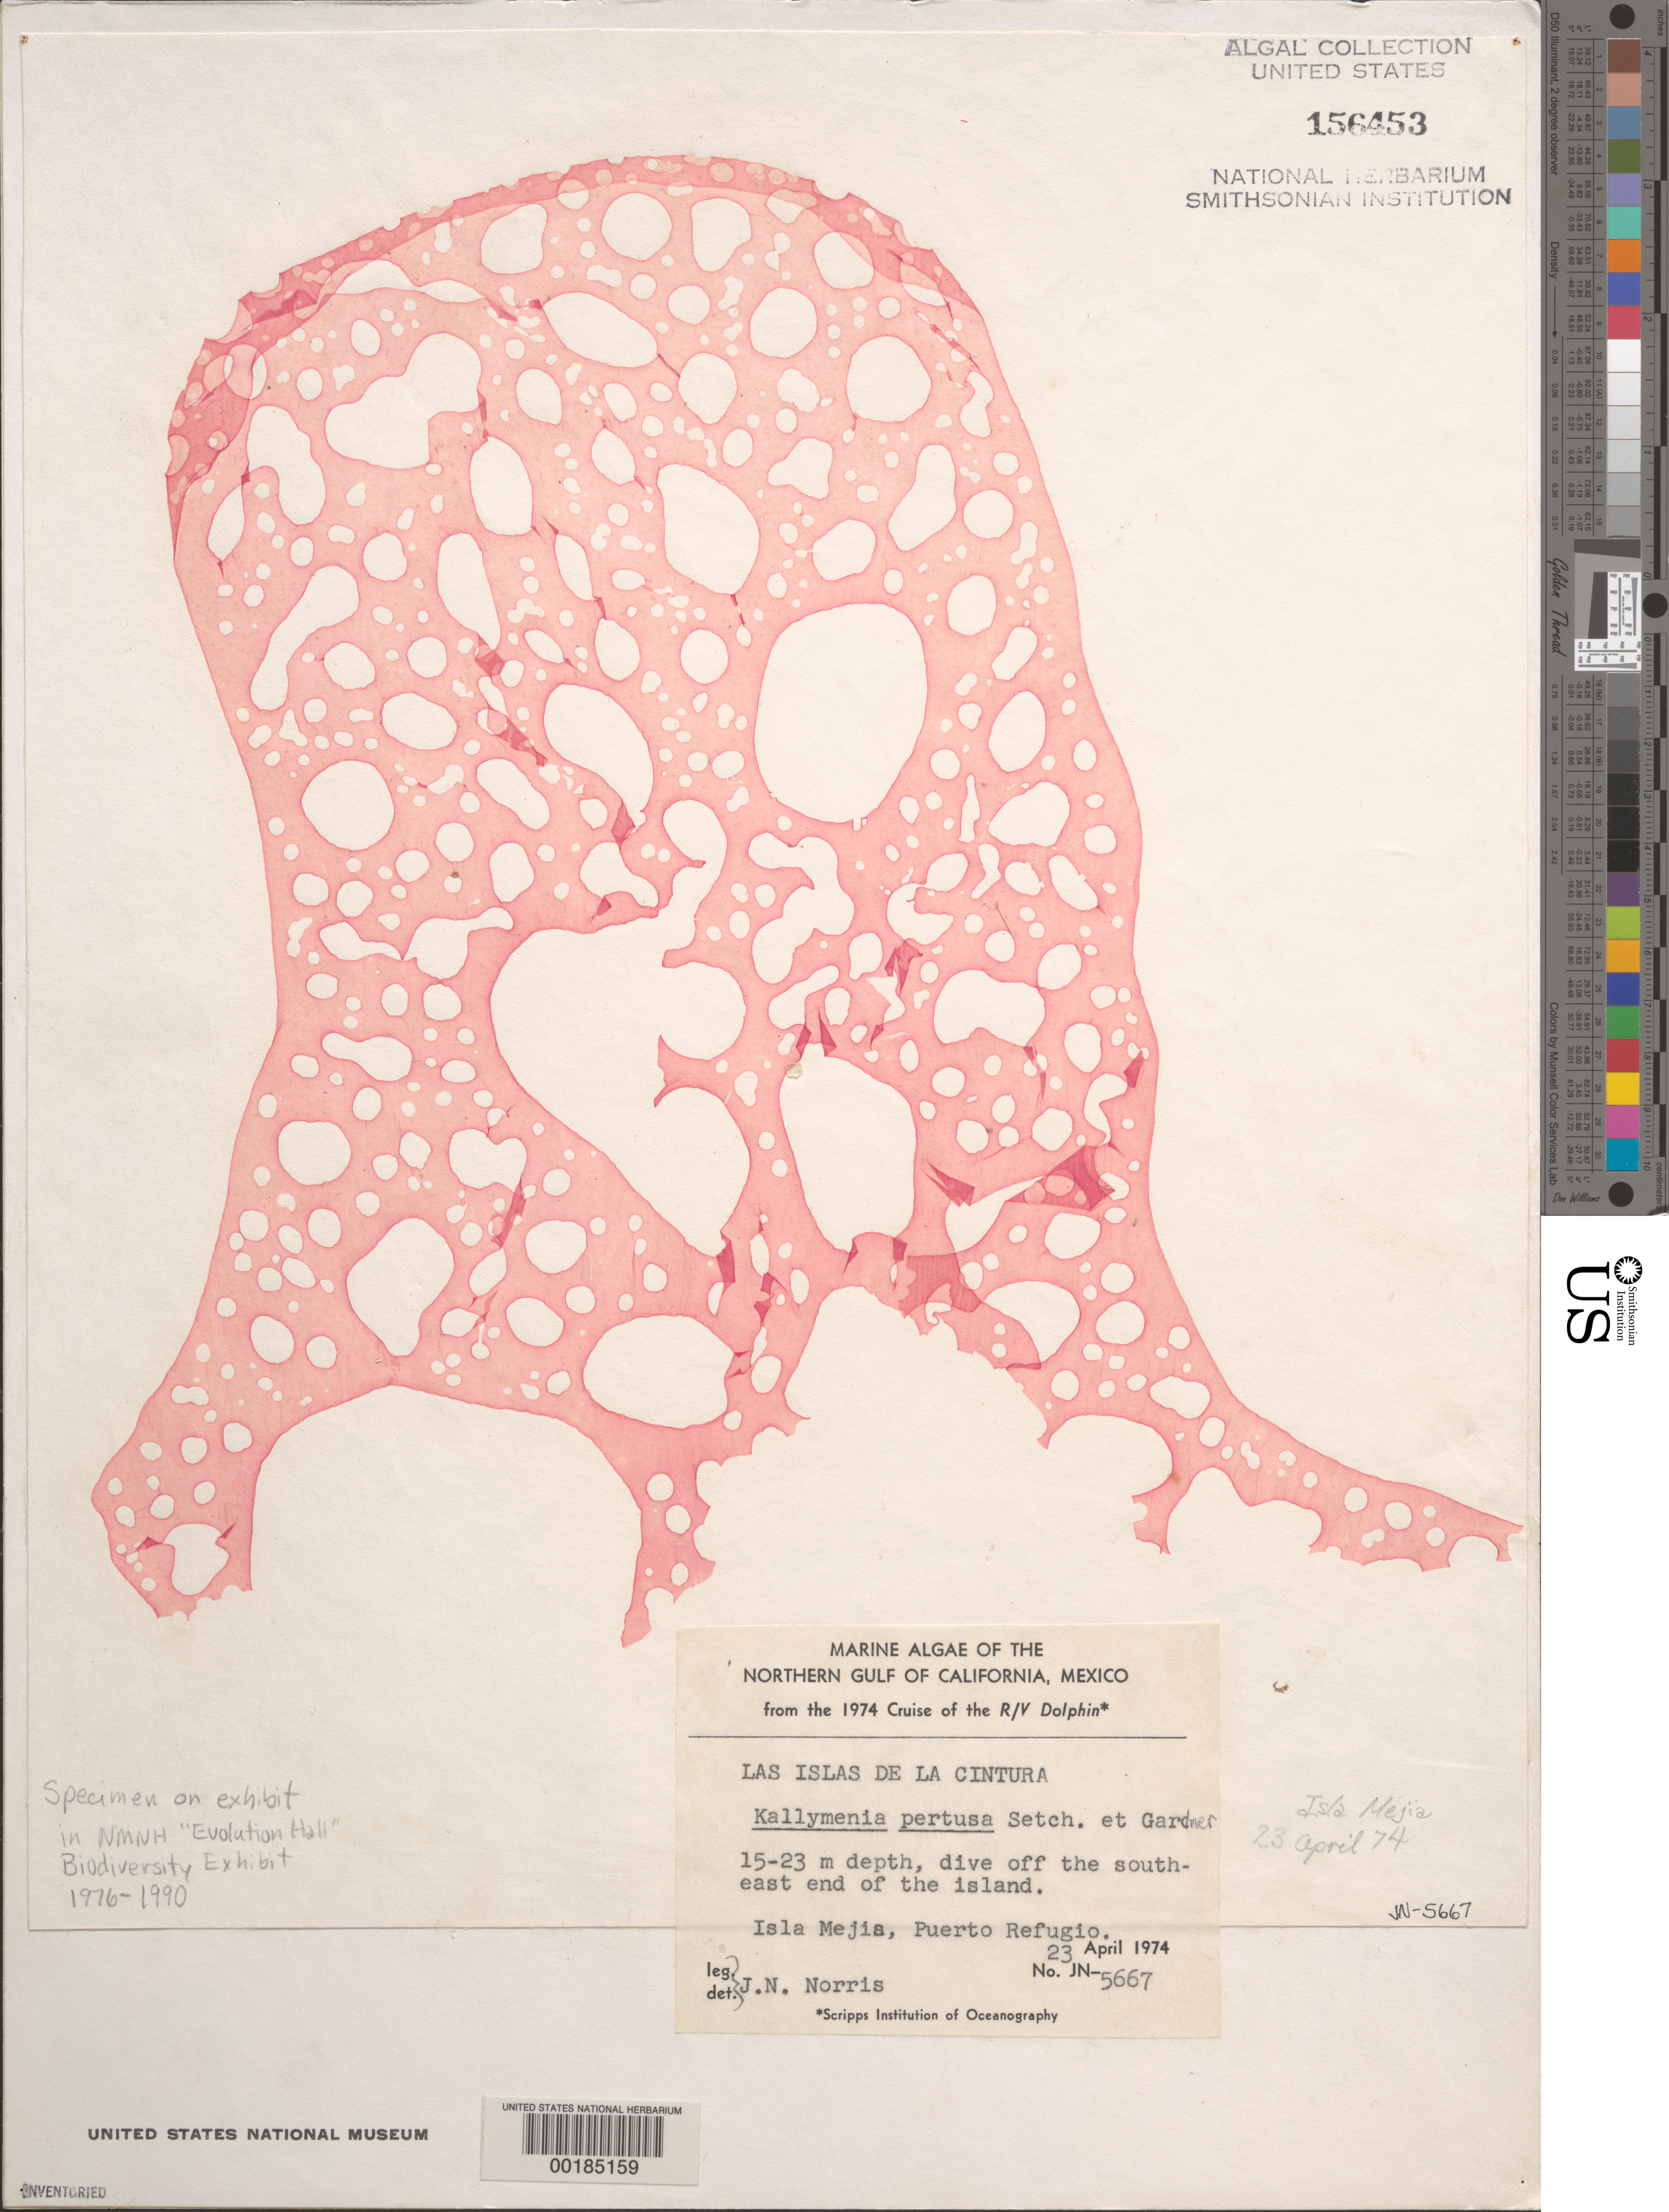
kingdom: Plantae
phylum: Rhodophyta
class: Florideophyceae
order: Gigartinales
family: Kallymeniaceae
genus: Kallymenia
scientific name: Kallymenia pertusa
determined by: Norris, James N.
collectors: J. N. Norris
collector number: JN-5667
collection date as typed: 23 Apr 1974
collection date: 1974-04-23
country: Mexico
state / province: Baja California Norte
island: Isla Mejia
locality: Puerto Refugio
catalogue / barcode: US 156453